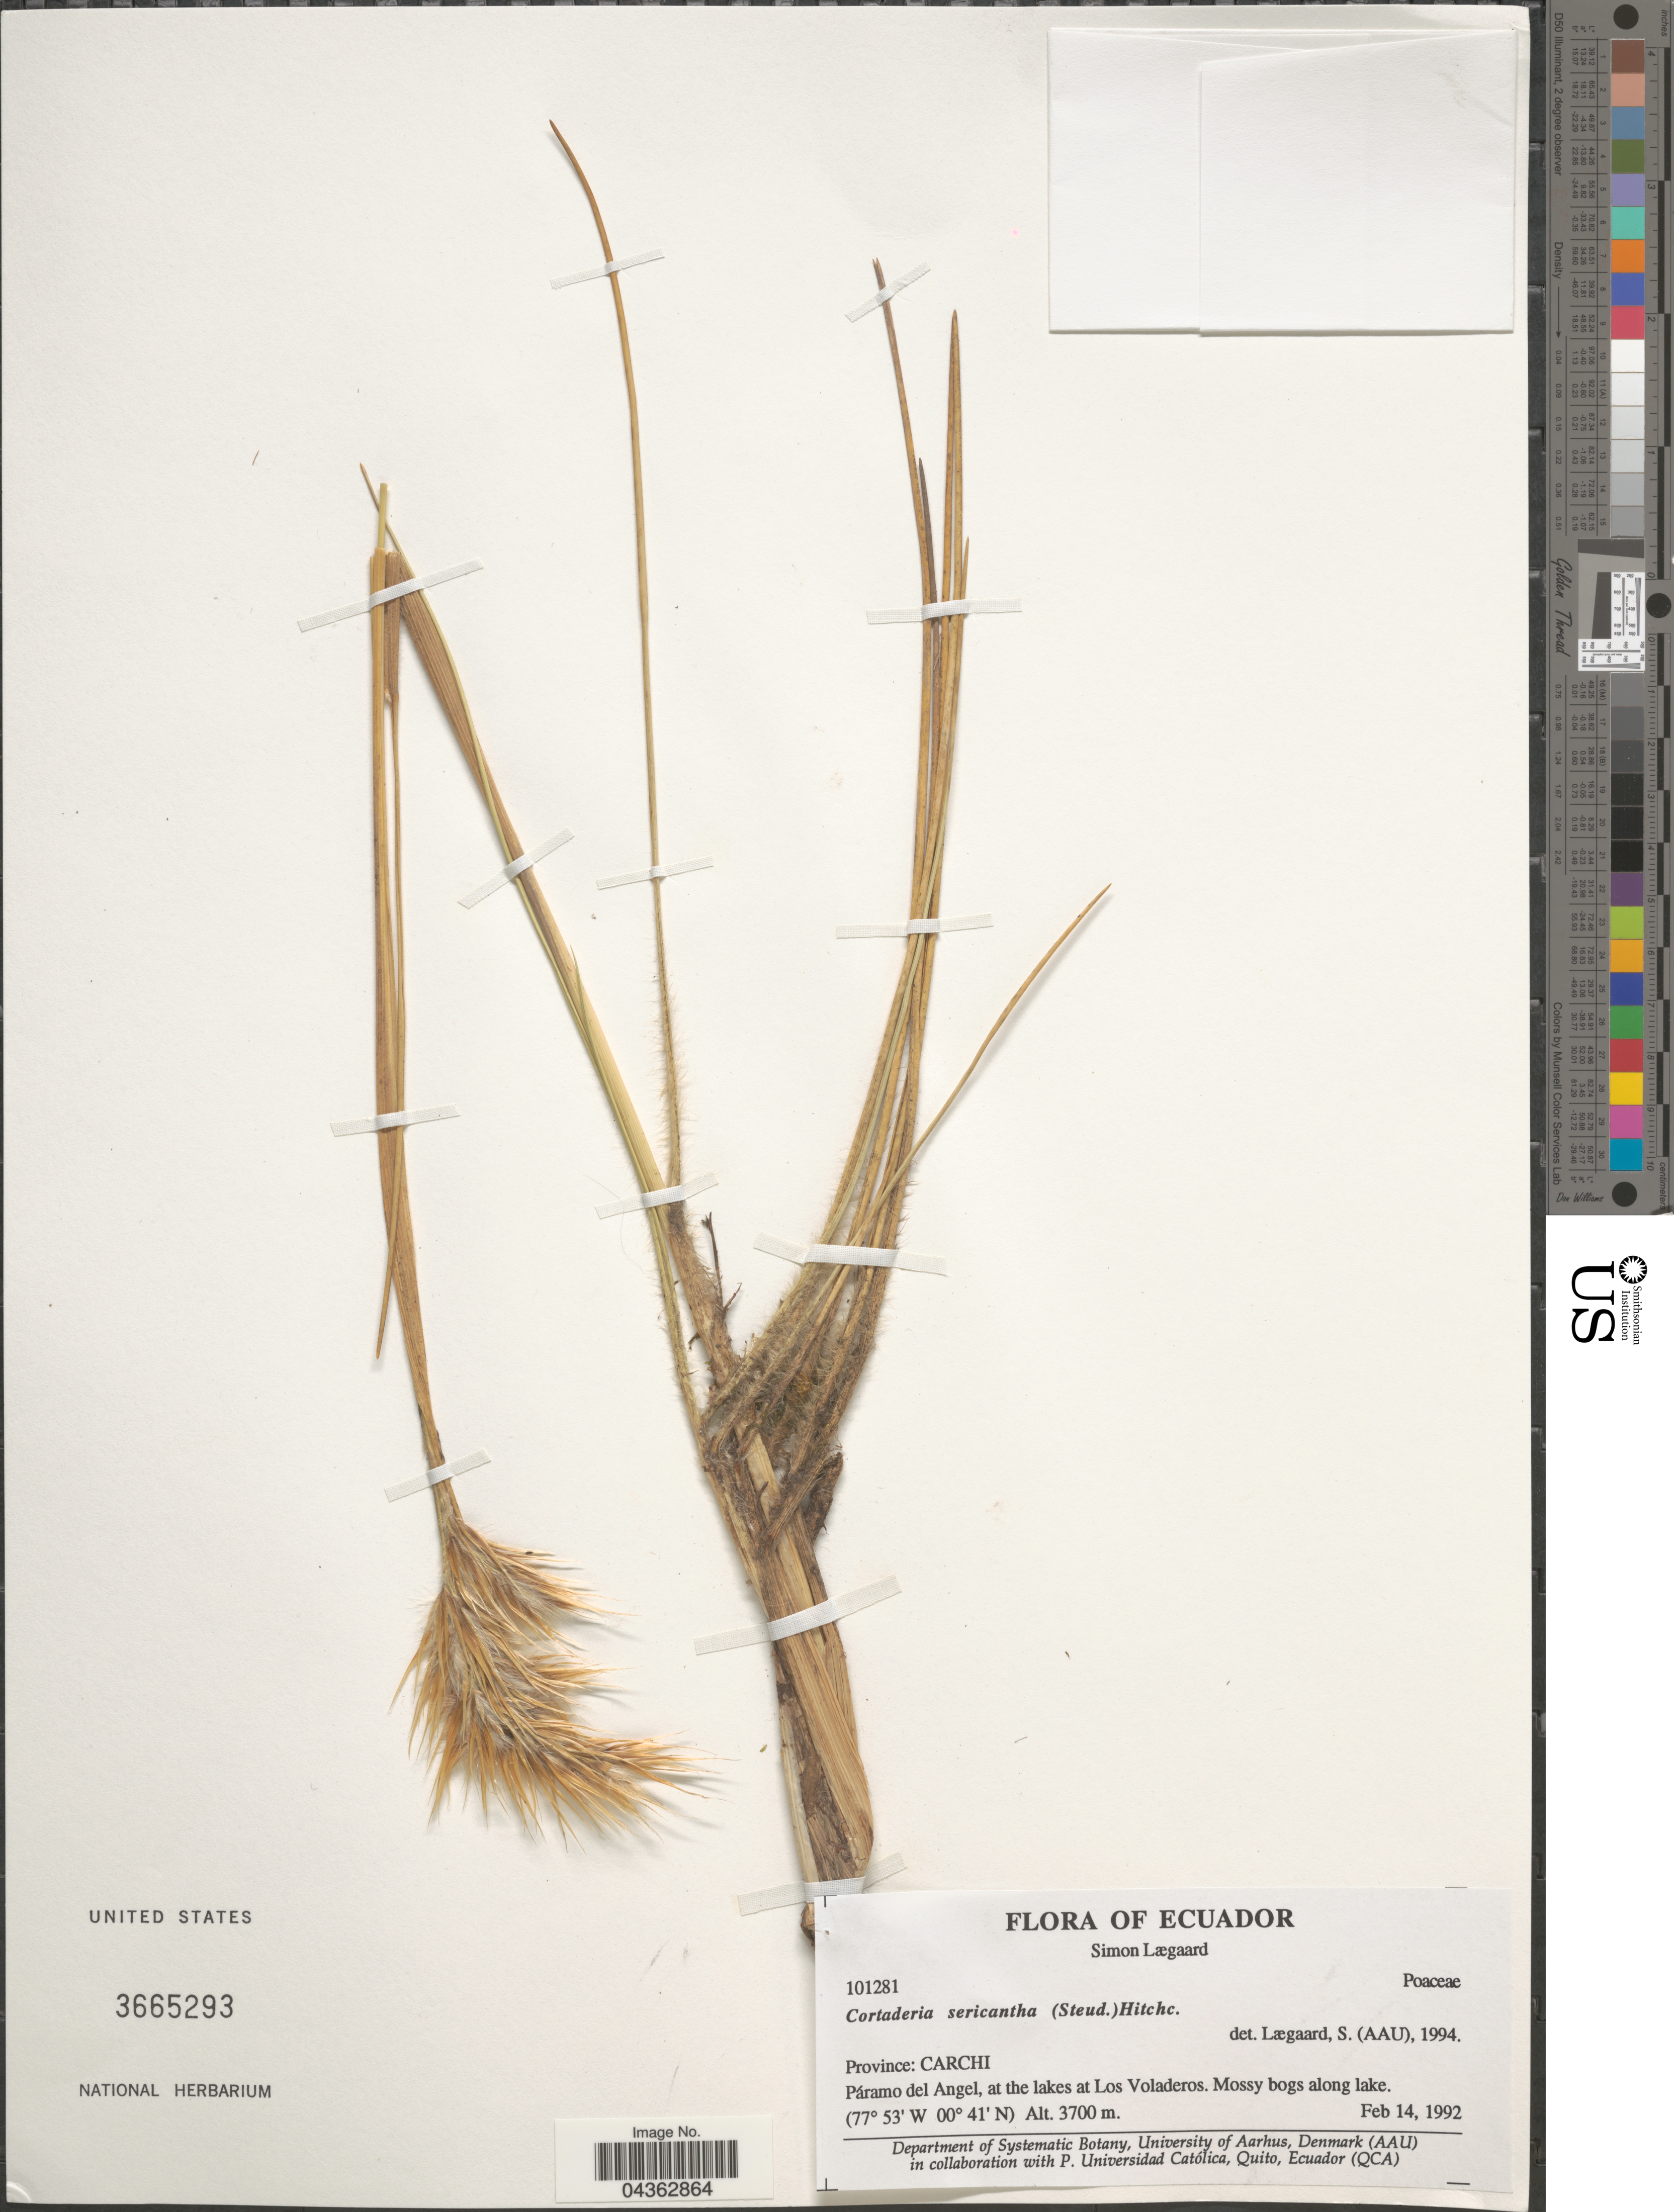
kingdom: Plantae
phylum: Tracheophyta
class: Liliopsida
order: Poales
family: Poaceae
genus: Cortaderia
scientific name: Cortaderia sericantha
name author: (Steud.) Hitchc.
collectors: S. Lægaard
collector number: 101281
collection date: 1992-02-14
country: Ecuador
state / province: Carchi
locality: Páramo del Angel, at the lakes at Los Voladeros.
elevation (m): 3700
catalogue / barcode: US 3665293